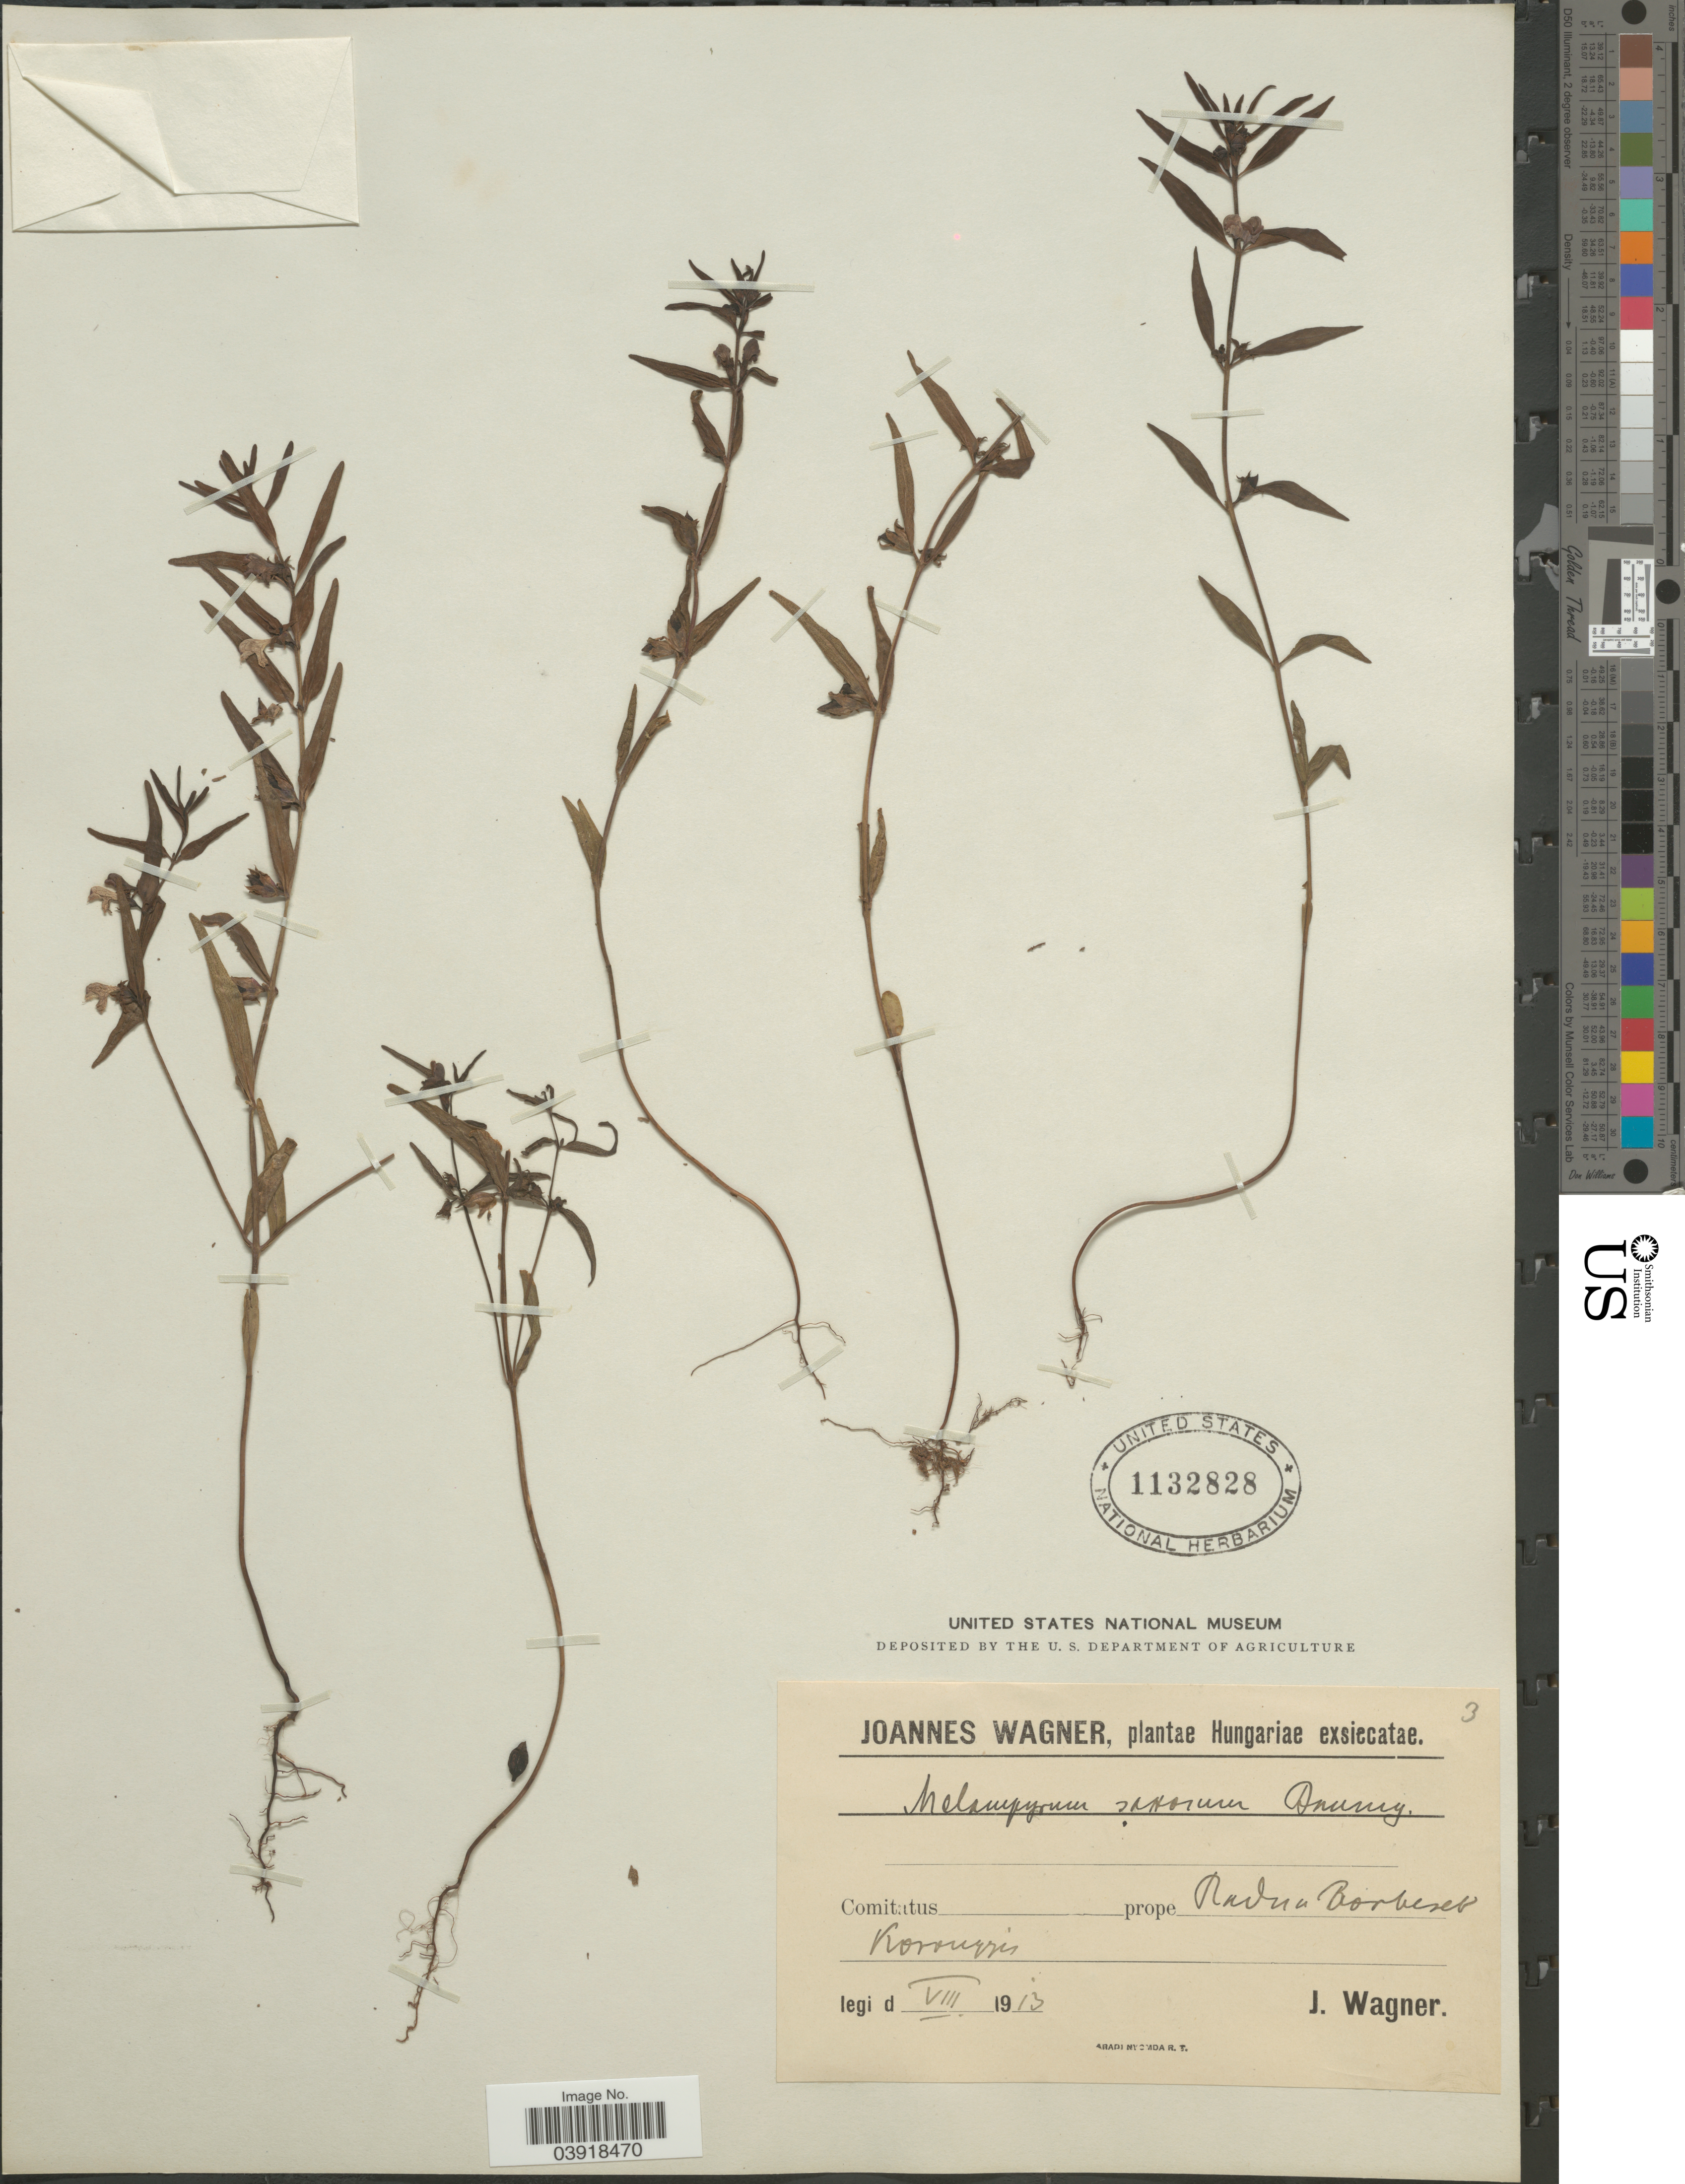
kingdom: Plantae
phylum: Tracheophyta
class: Magnoliopsida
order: Lamiales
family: Orobanchaceae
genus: Melampyrum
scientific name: Melampyrum saxosum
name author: Baumg.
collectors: J. Wagner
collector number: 3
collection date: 1913-08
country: Hungary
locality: Prope radna Borbeseb Koronyris. [interpreted]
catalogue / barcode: US 1132828